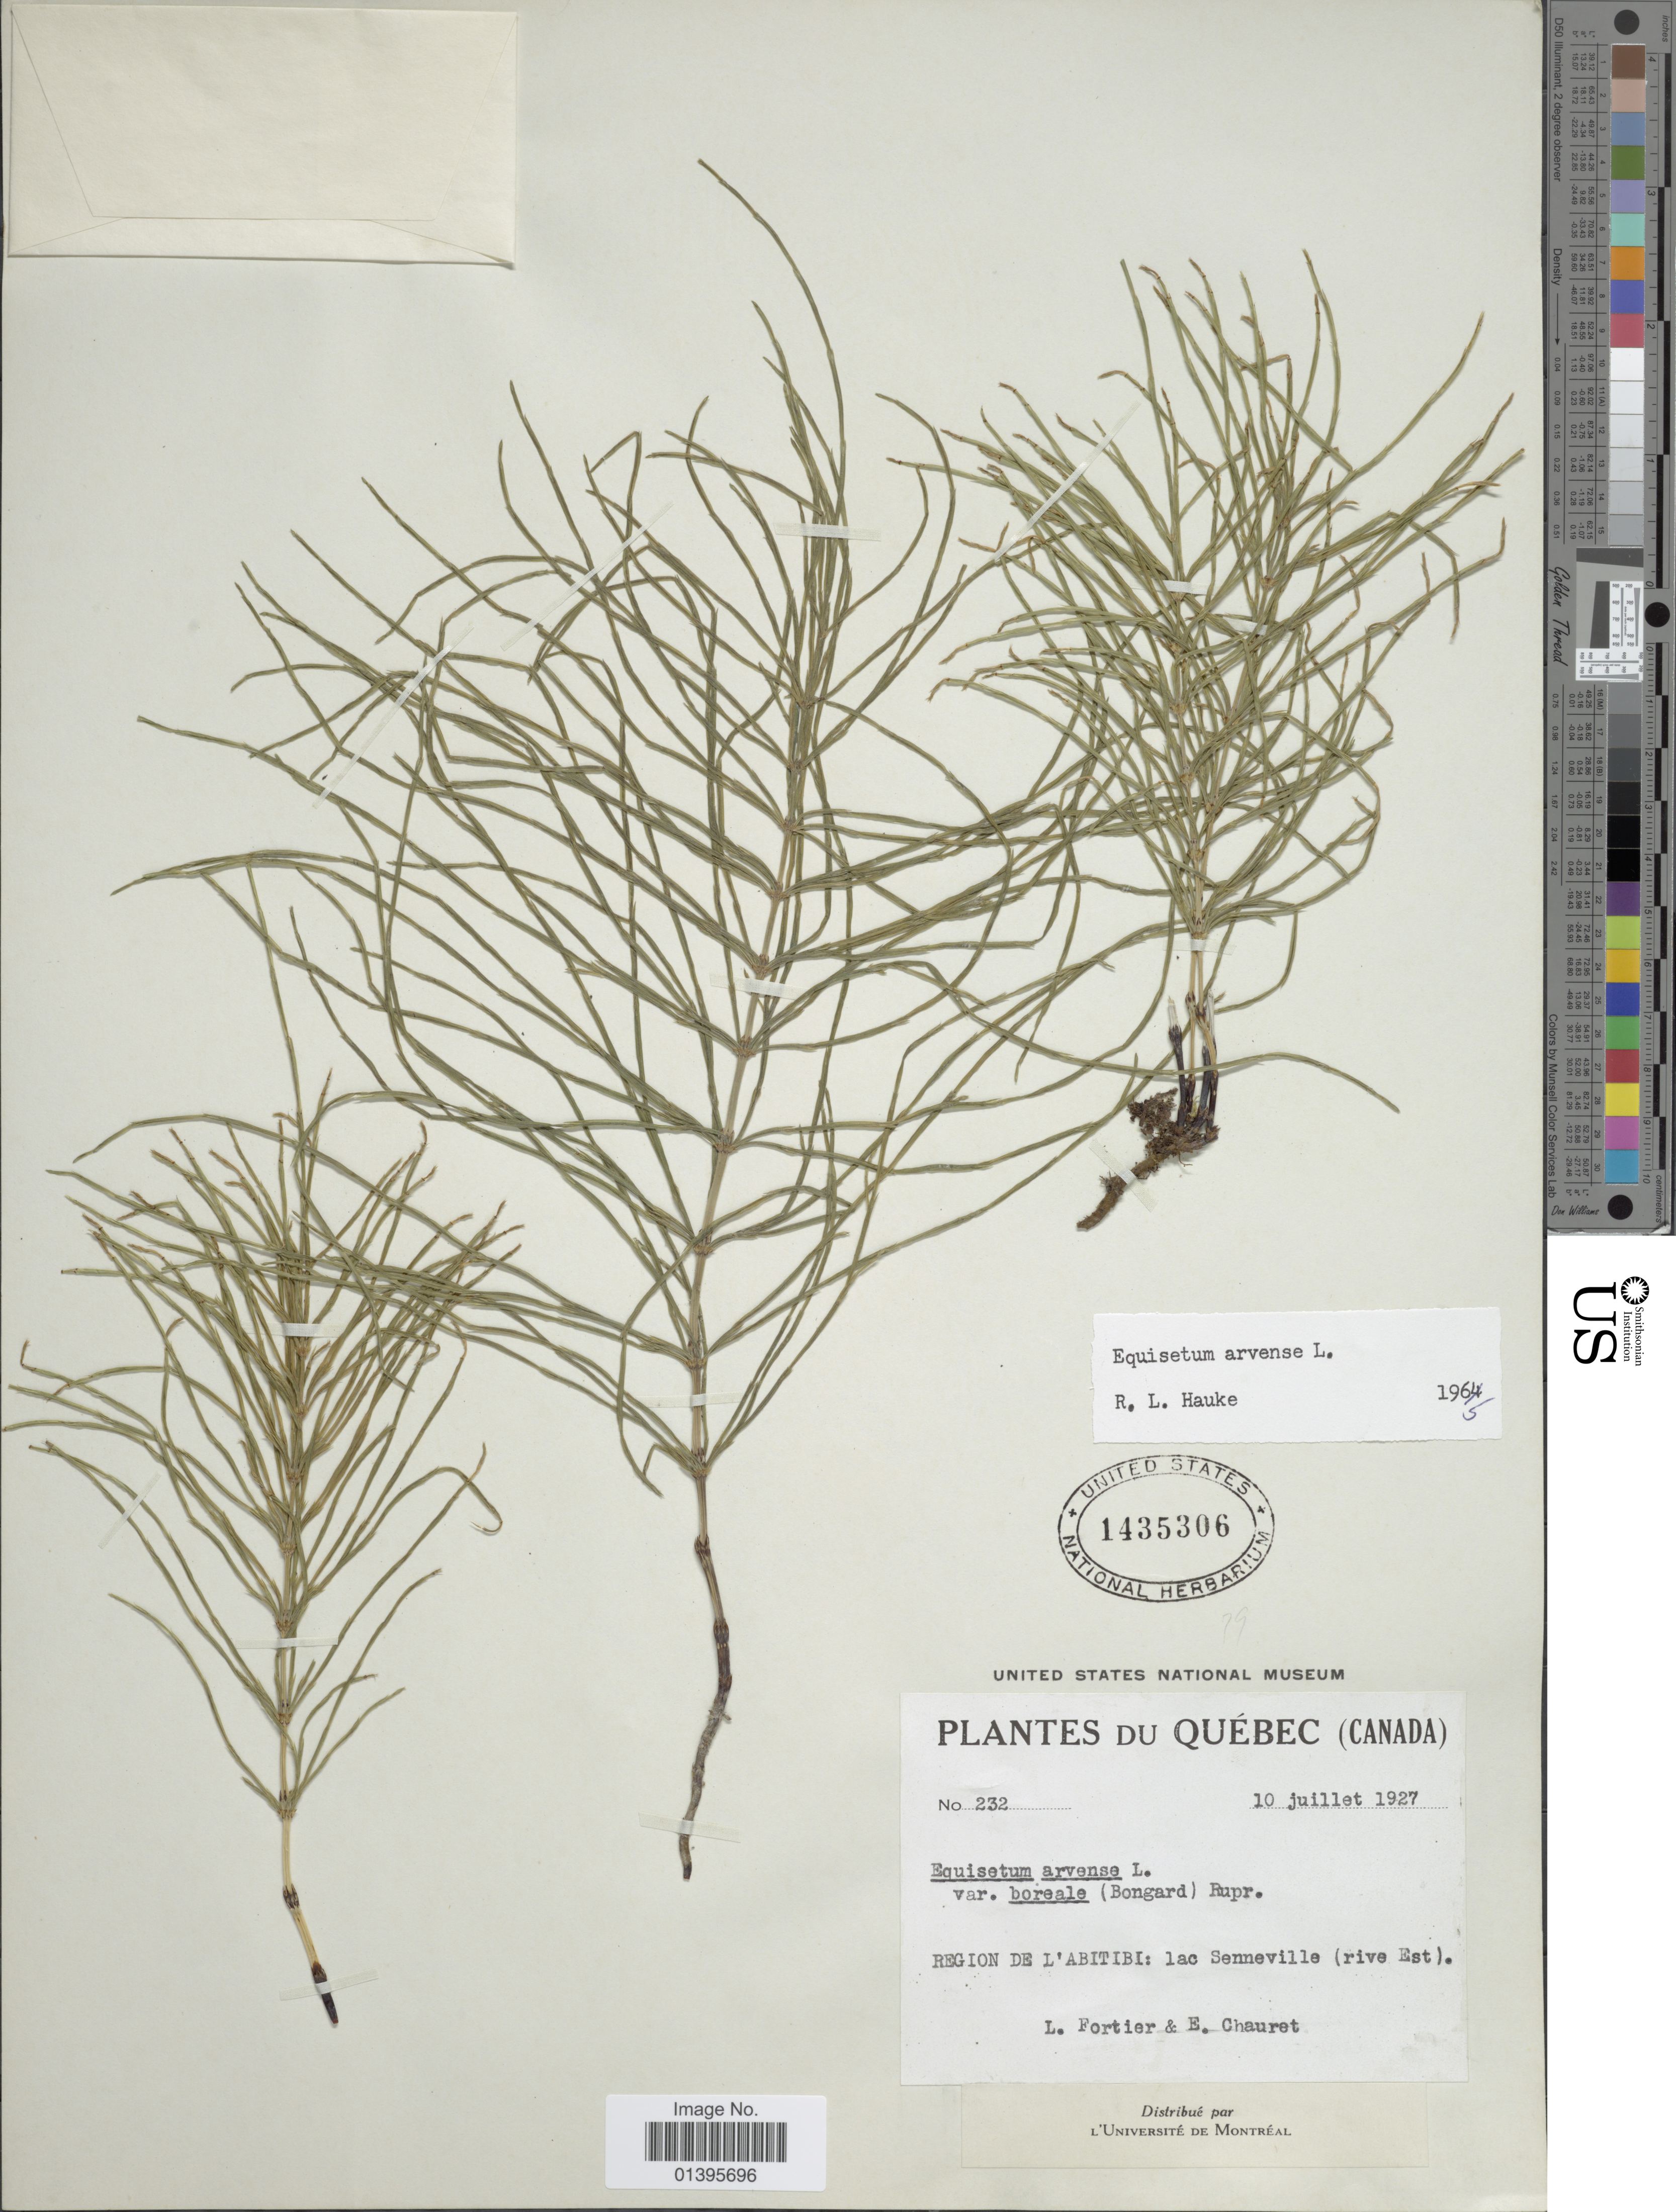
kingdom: Plantae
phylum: Tracheophyta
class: Polypodiopsida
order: Equisetales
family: Equisetaceae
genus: Equisetum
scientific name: Equisetum arvense var. boreale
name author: (Bong.) Rupr.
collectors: L. Fortier & E. Chauret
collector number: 232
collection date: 1927-07-10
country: Canada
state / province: Quebec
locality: Region de L'Abitibi: lac Senneville (rive Est).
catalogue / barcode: US 1435306